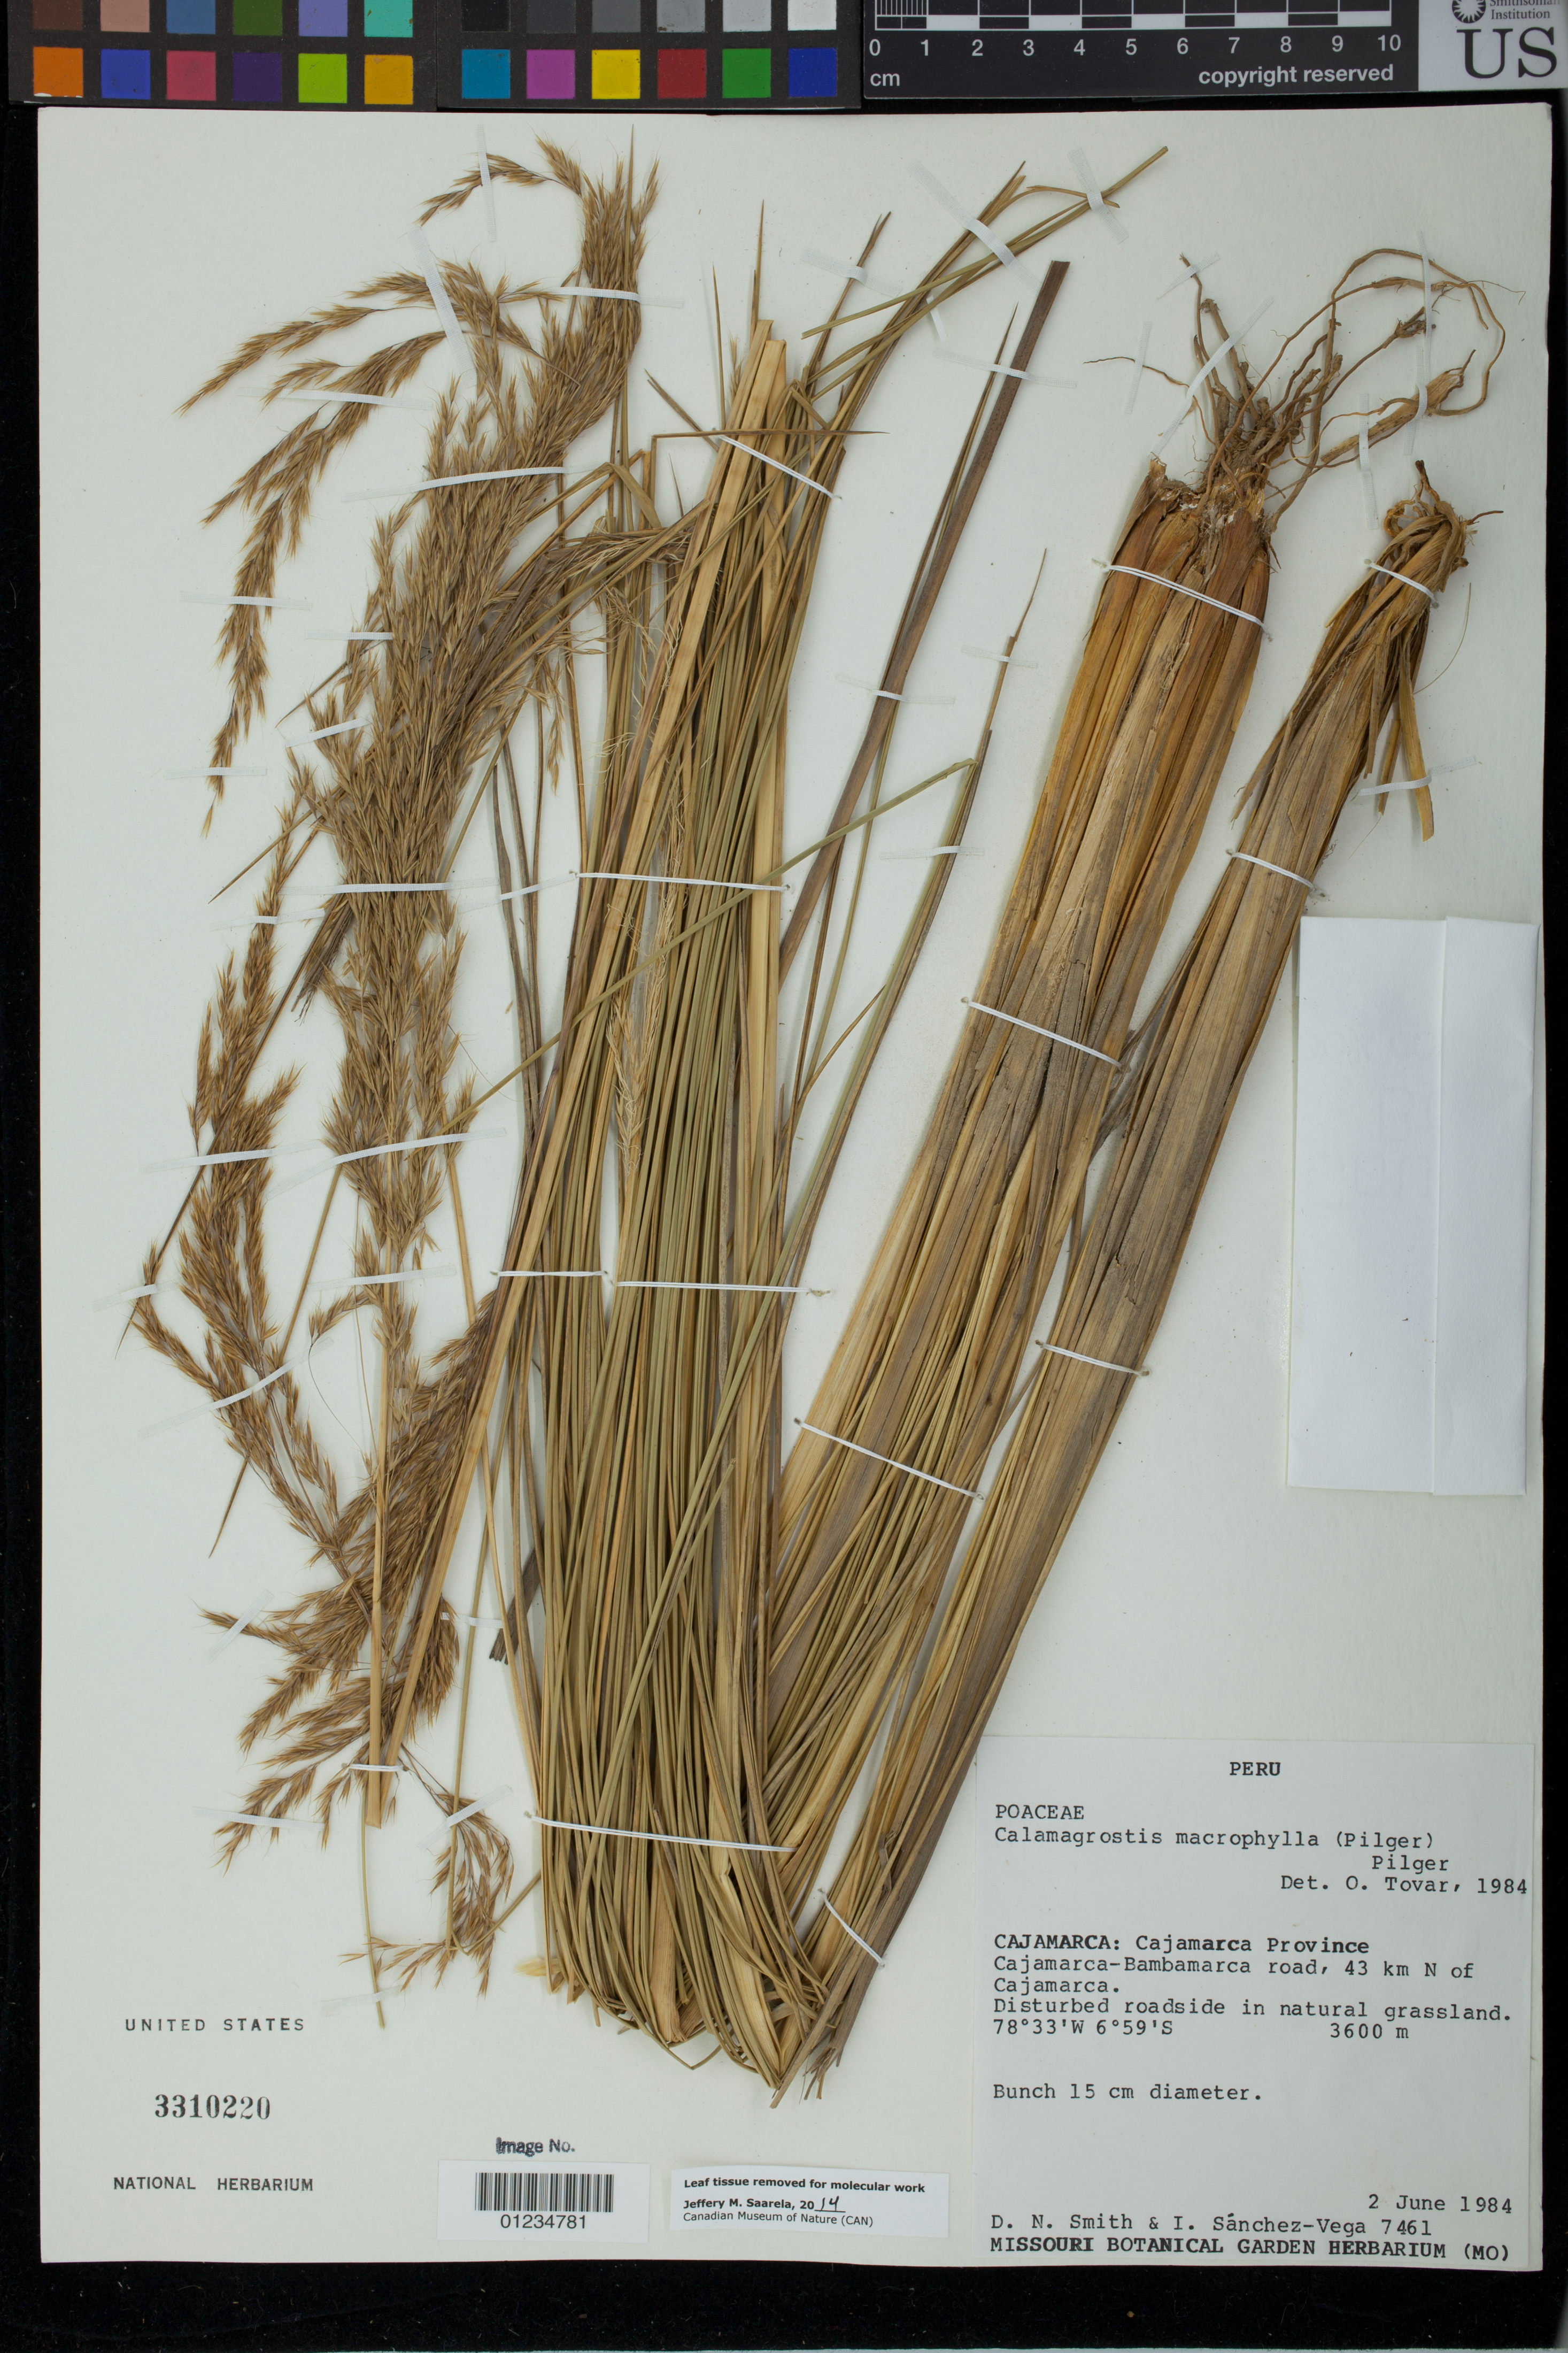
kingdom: Plantae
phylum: Tracheophyta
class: Liliopsida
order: Poales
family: Poaceae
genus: Calamagrostis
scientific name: Calamagrostis macrophylla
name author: (Pilg.) Pilg.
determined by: Tovar, O. D.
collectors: D. Smith & I. M. Sánchez Vega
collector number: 7461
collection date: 1984-06-02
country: Peru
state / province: Cajamarca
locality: Cajamarca-Bambamarca road, 43 km N of Cajamarca.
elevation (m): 3600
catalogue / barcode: US 3310220